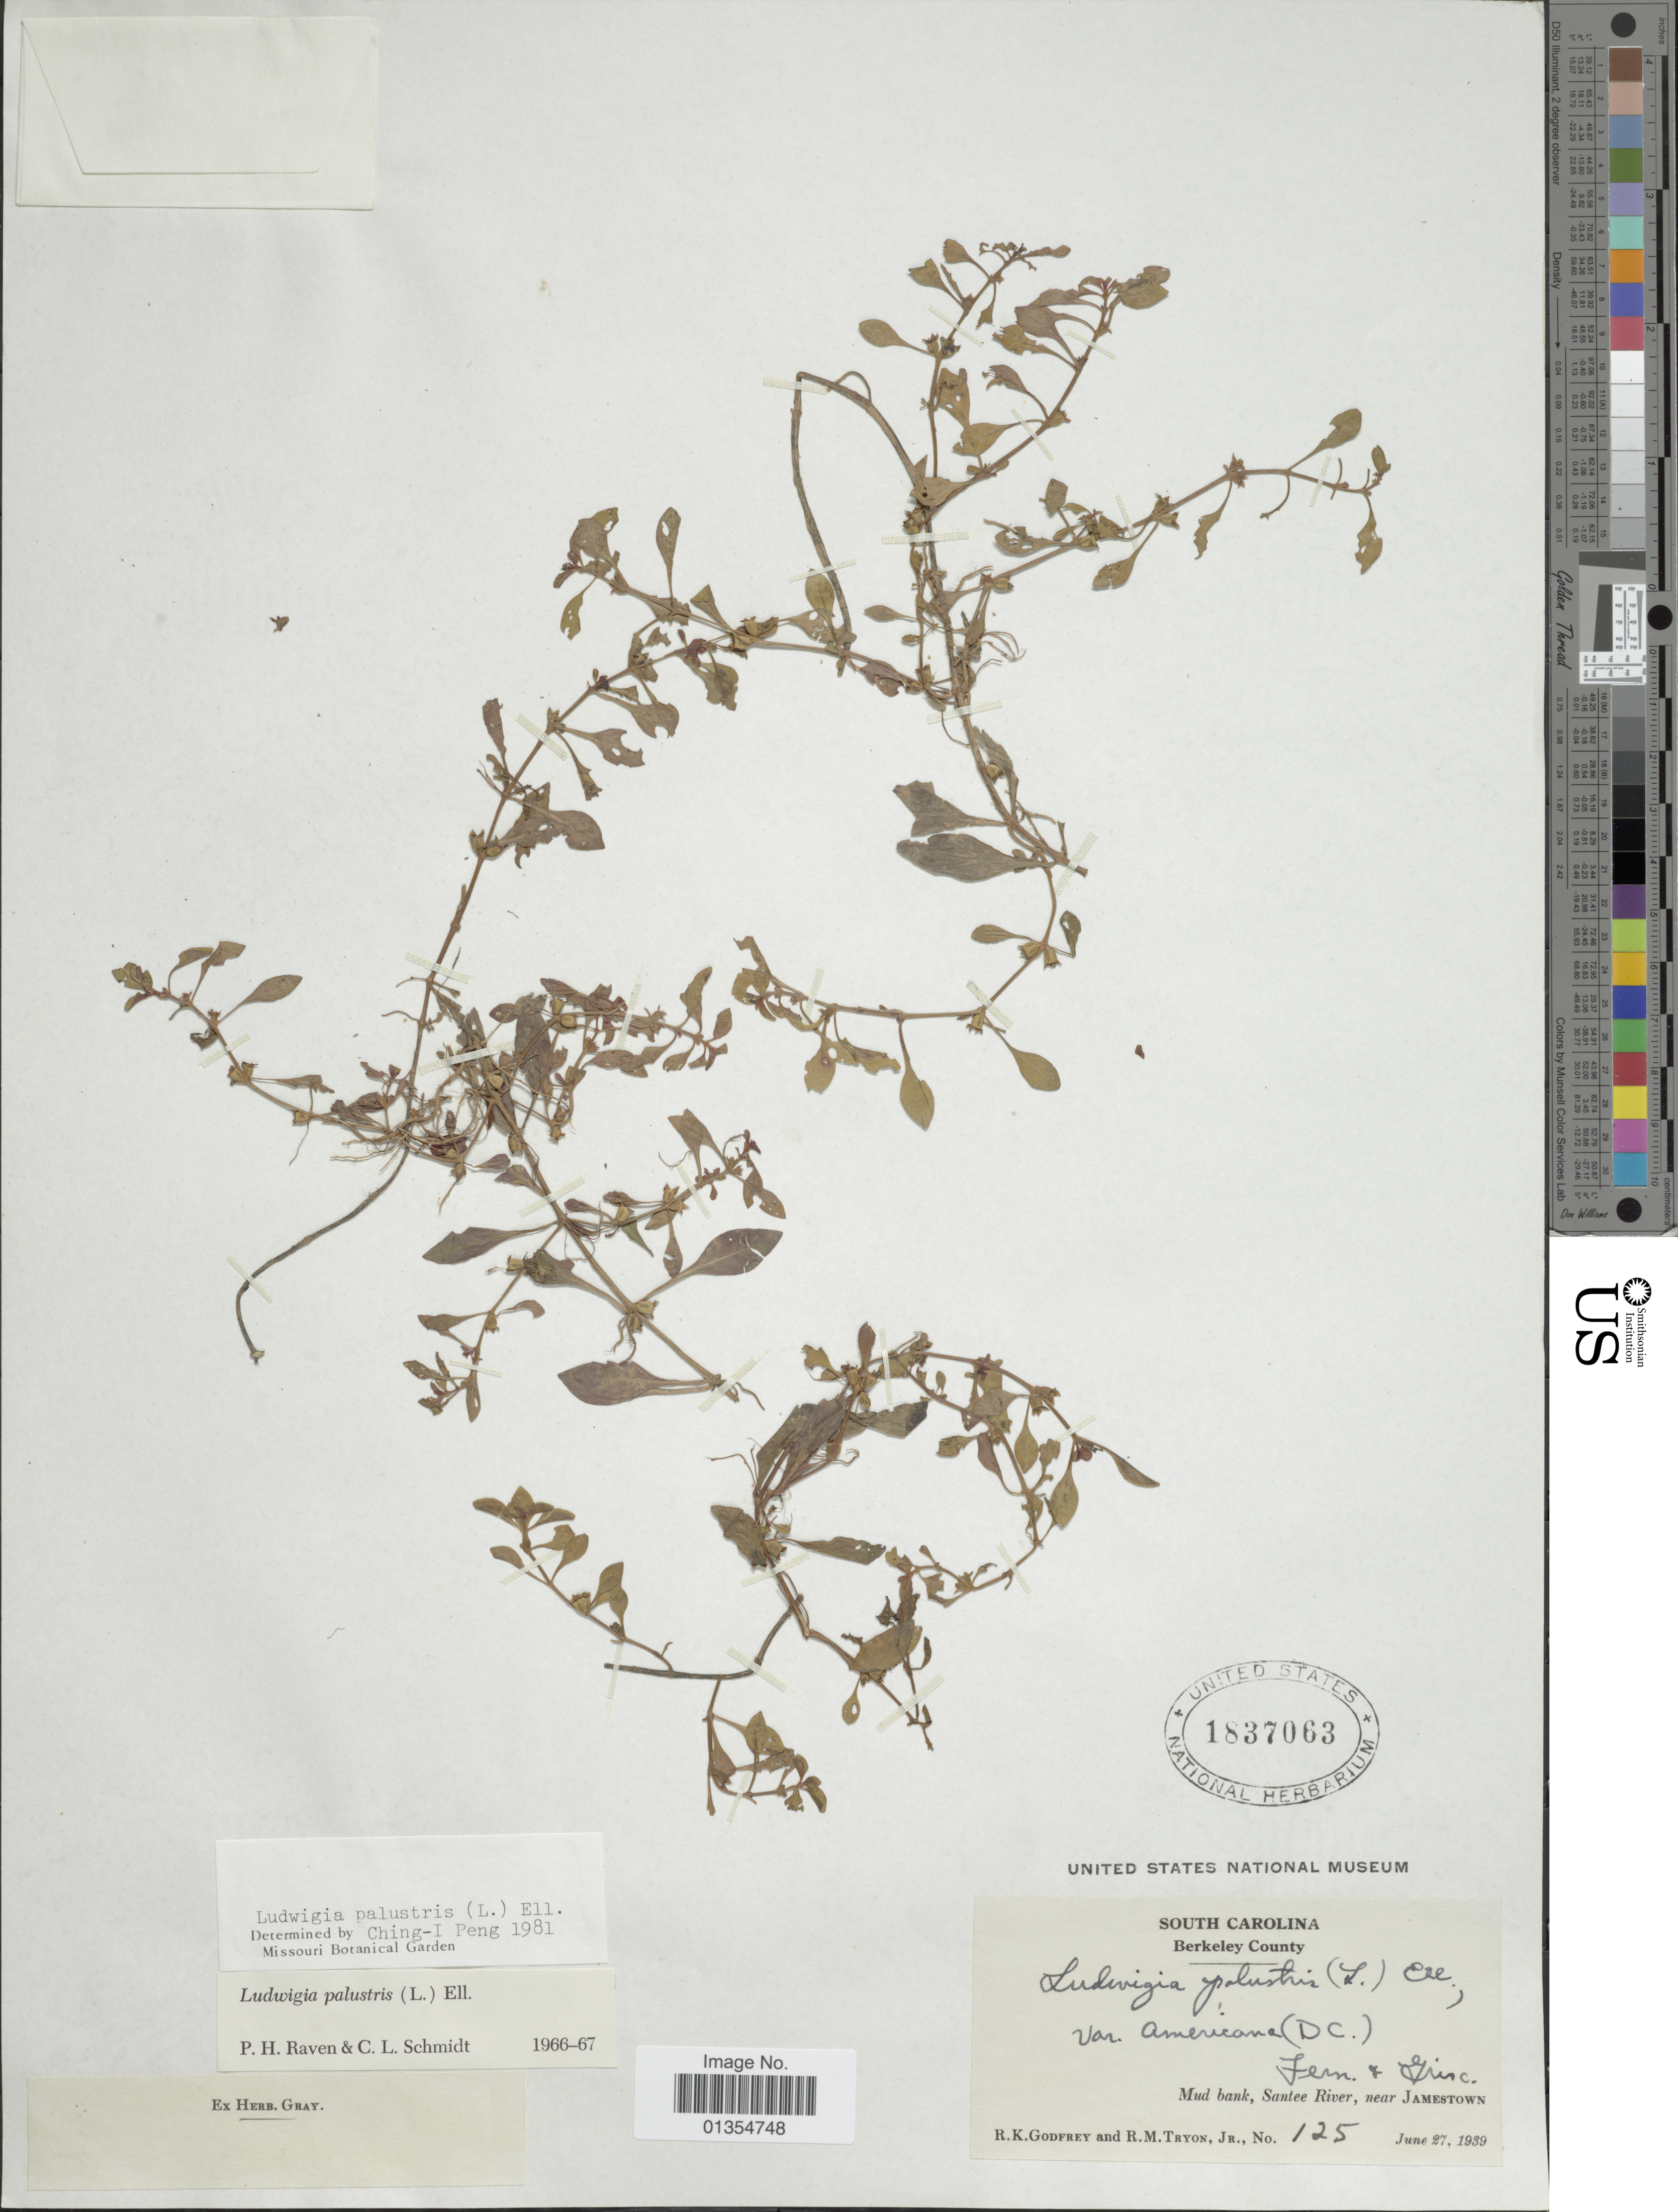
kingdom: Plantae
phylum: Tracheophyta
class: Magnoliopsida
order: Myrtales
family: Onagraceae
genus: Ludwigia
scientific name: Ludwigia palustris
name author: (L.) Elliott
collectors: R. K. Godfrey & R. M. Tryon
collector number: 125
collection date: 1939-06-27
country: United States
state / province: South Carolina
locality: Berkeley County, Santee River, near Jamestown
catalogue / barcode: US 1837063